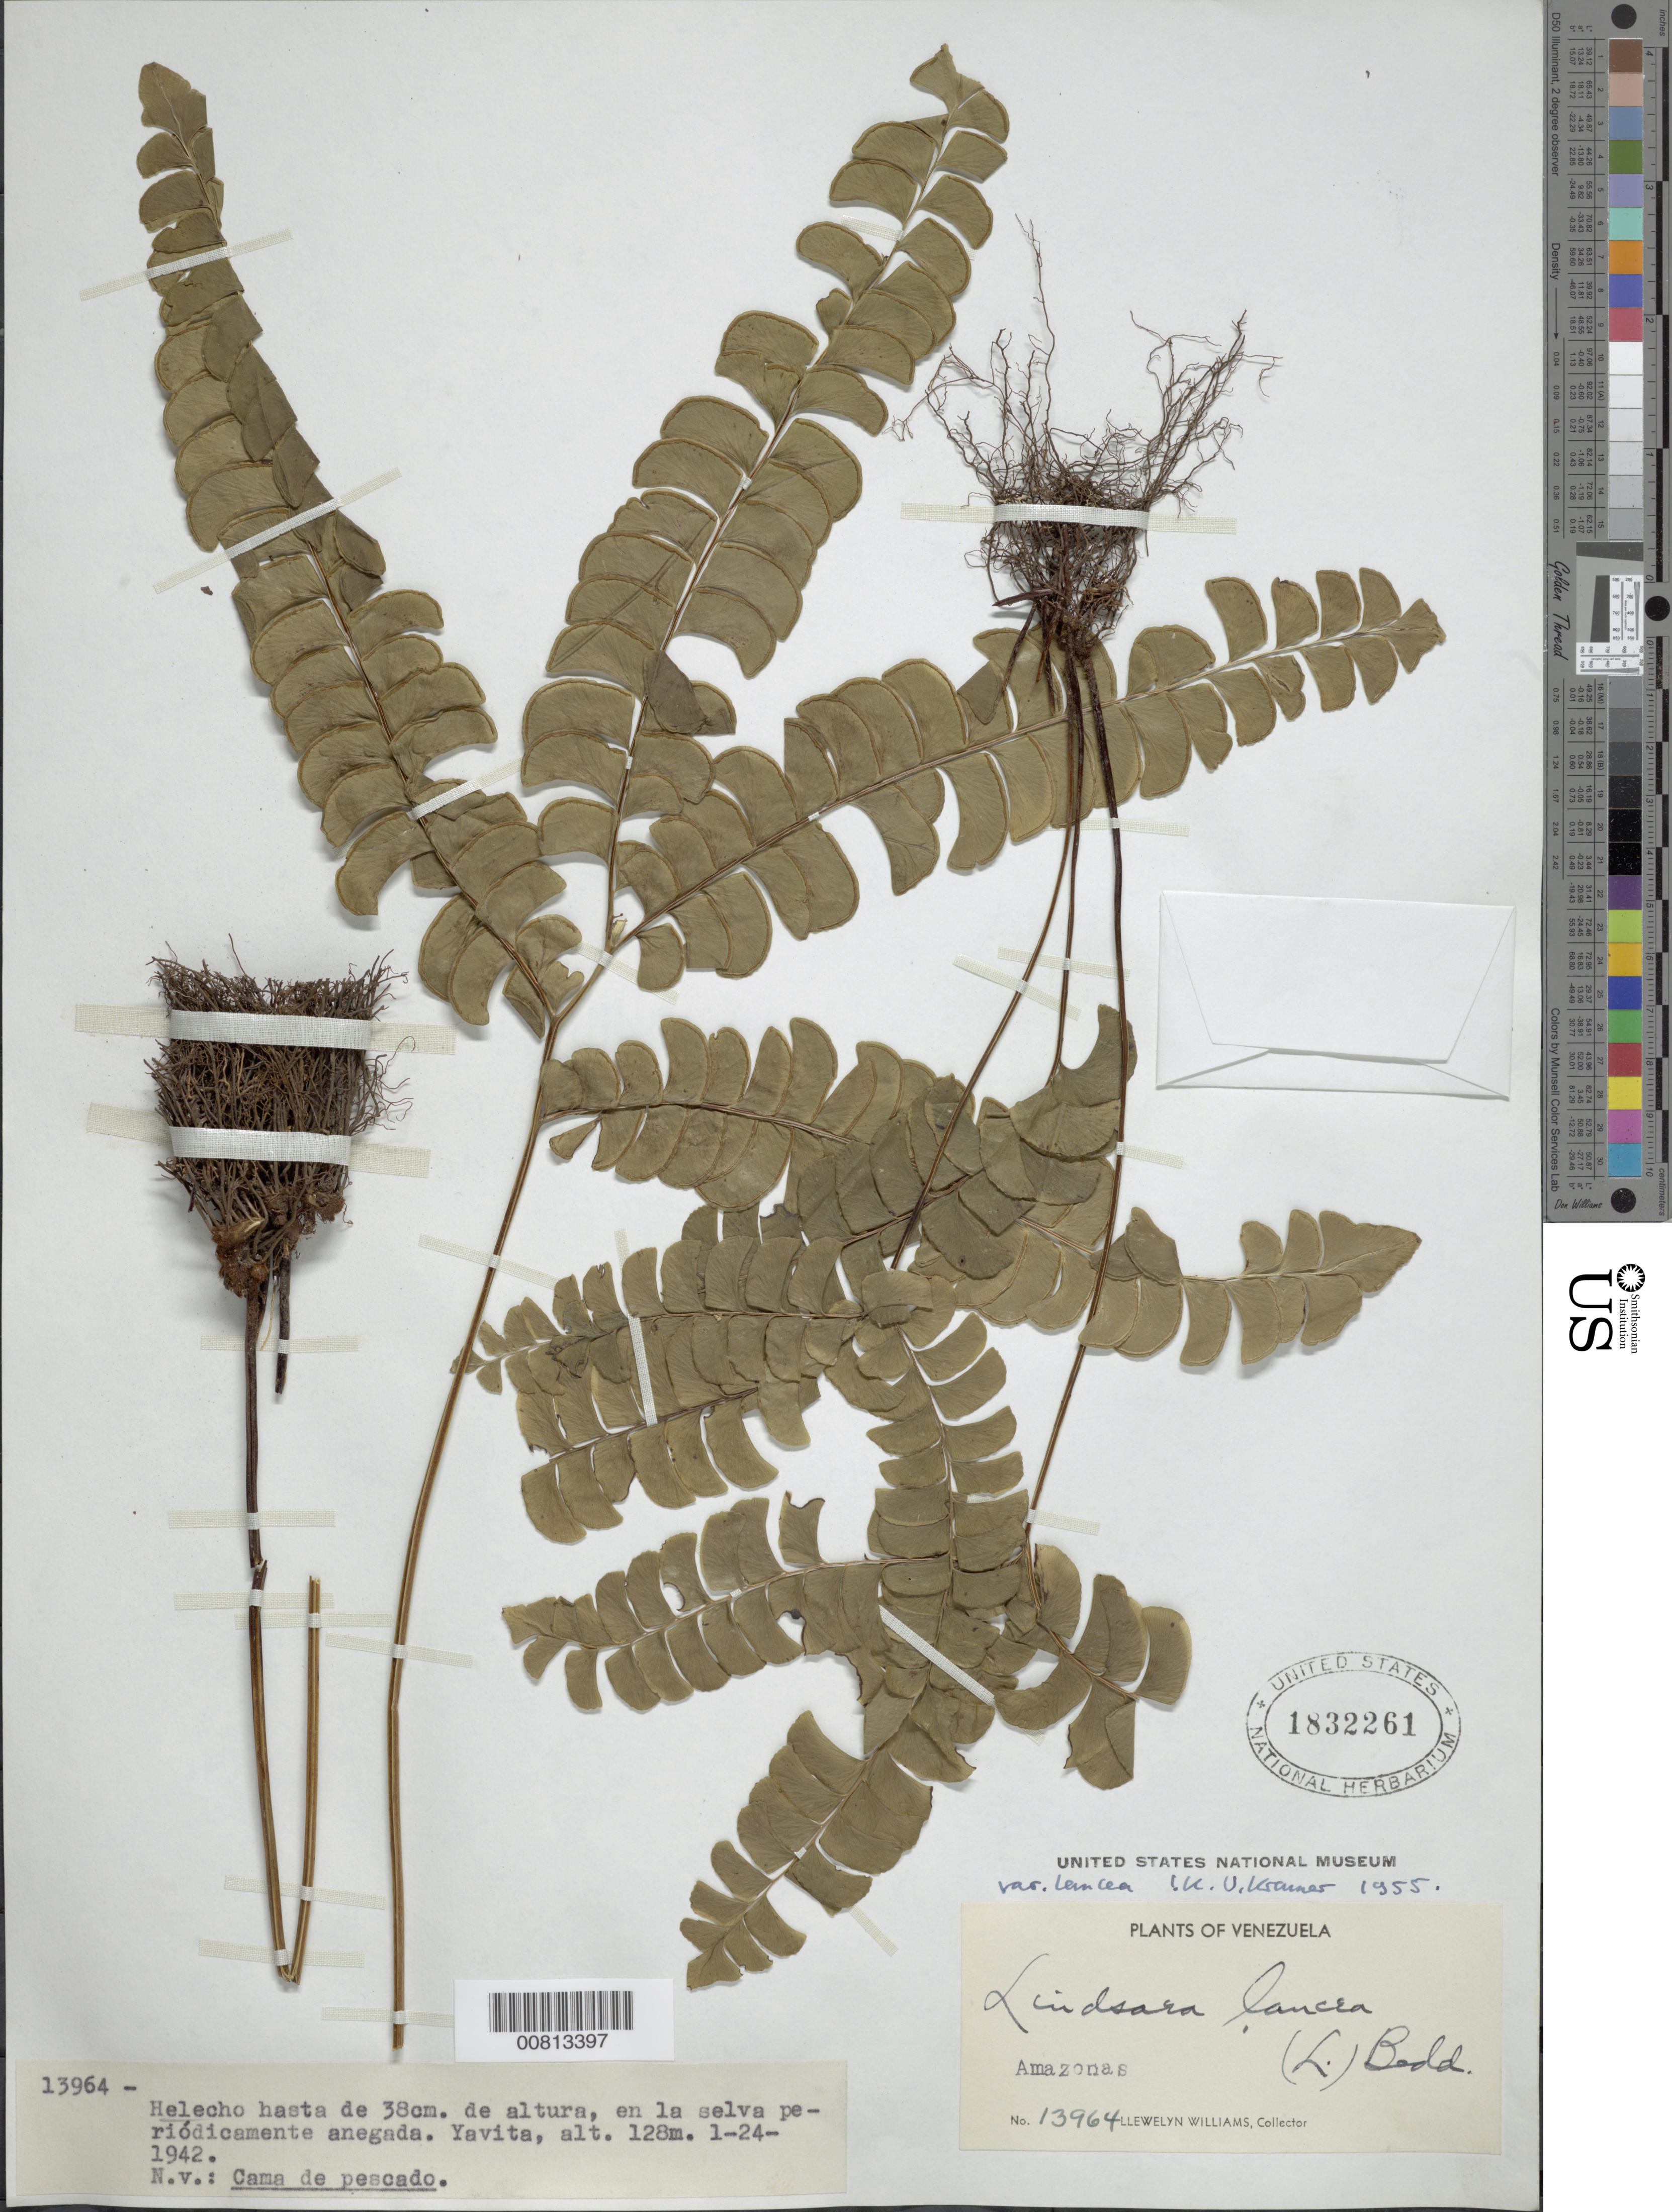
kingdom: Plantae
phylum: Tracheophyta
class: Polypodiopsida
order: Polypodiales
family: Lindsaeaceae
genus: Lindsaea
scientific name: Lindsaea lancea var. lancea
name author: (L.) Bedd.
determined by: Kramer, K. U.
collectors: Ll. Williams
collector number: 13964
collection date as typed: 24-Jan-42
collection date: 1942-01-24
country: Venezuela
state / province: Amazonas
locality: Yavita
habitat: Forest, periodically flooded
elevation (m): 128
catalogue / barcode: US 1832261